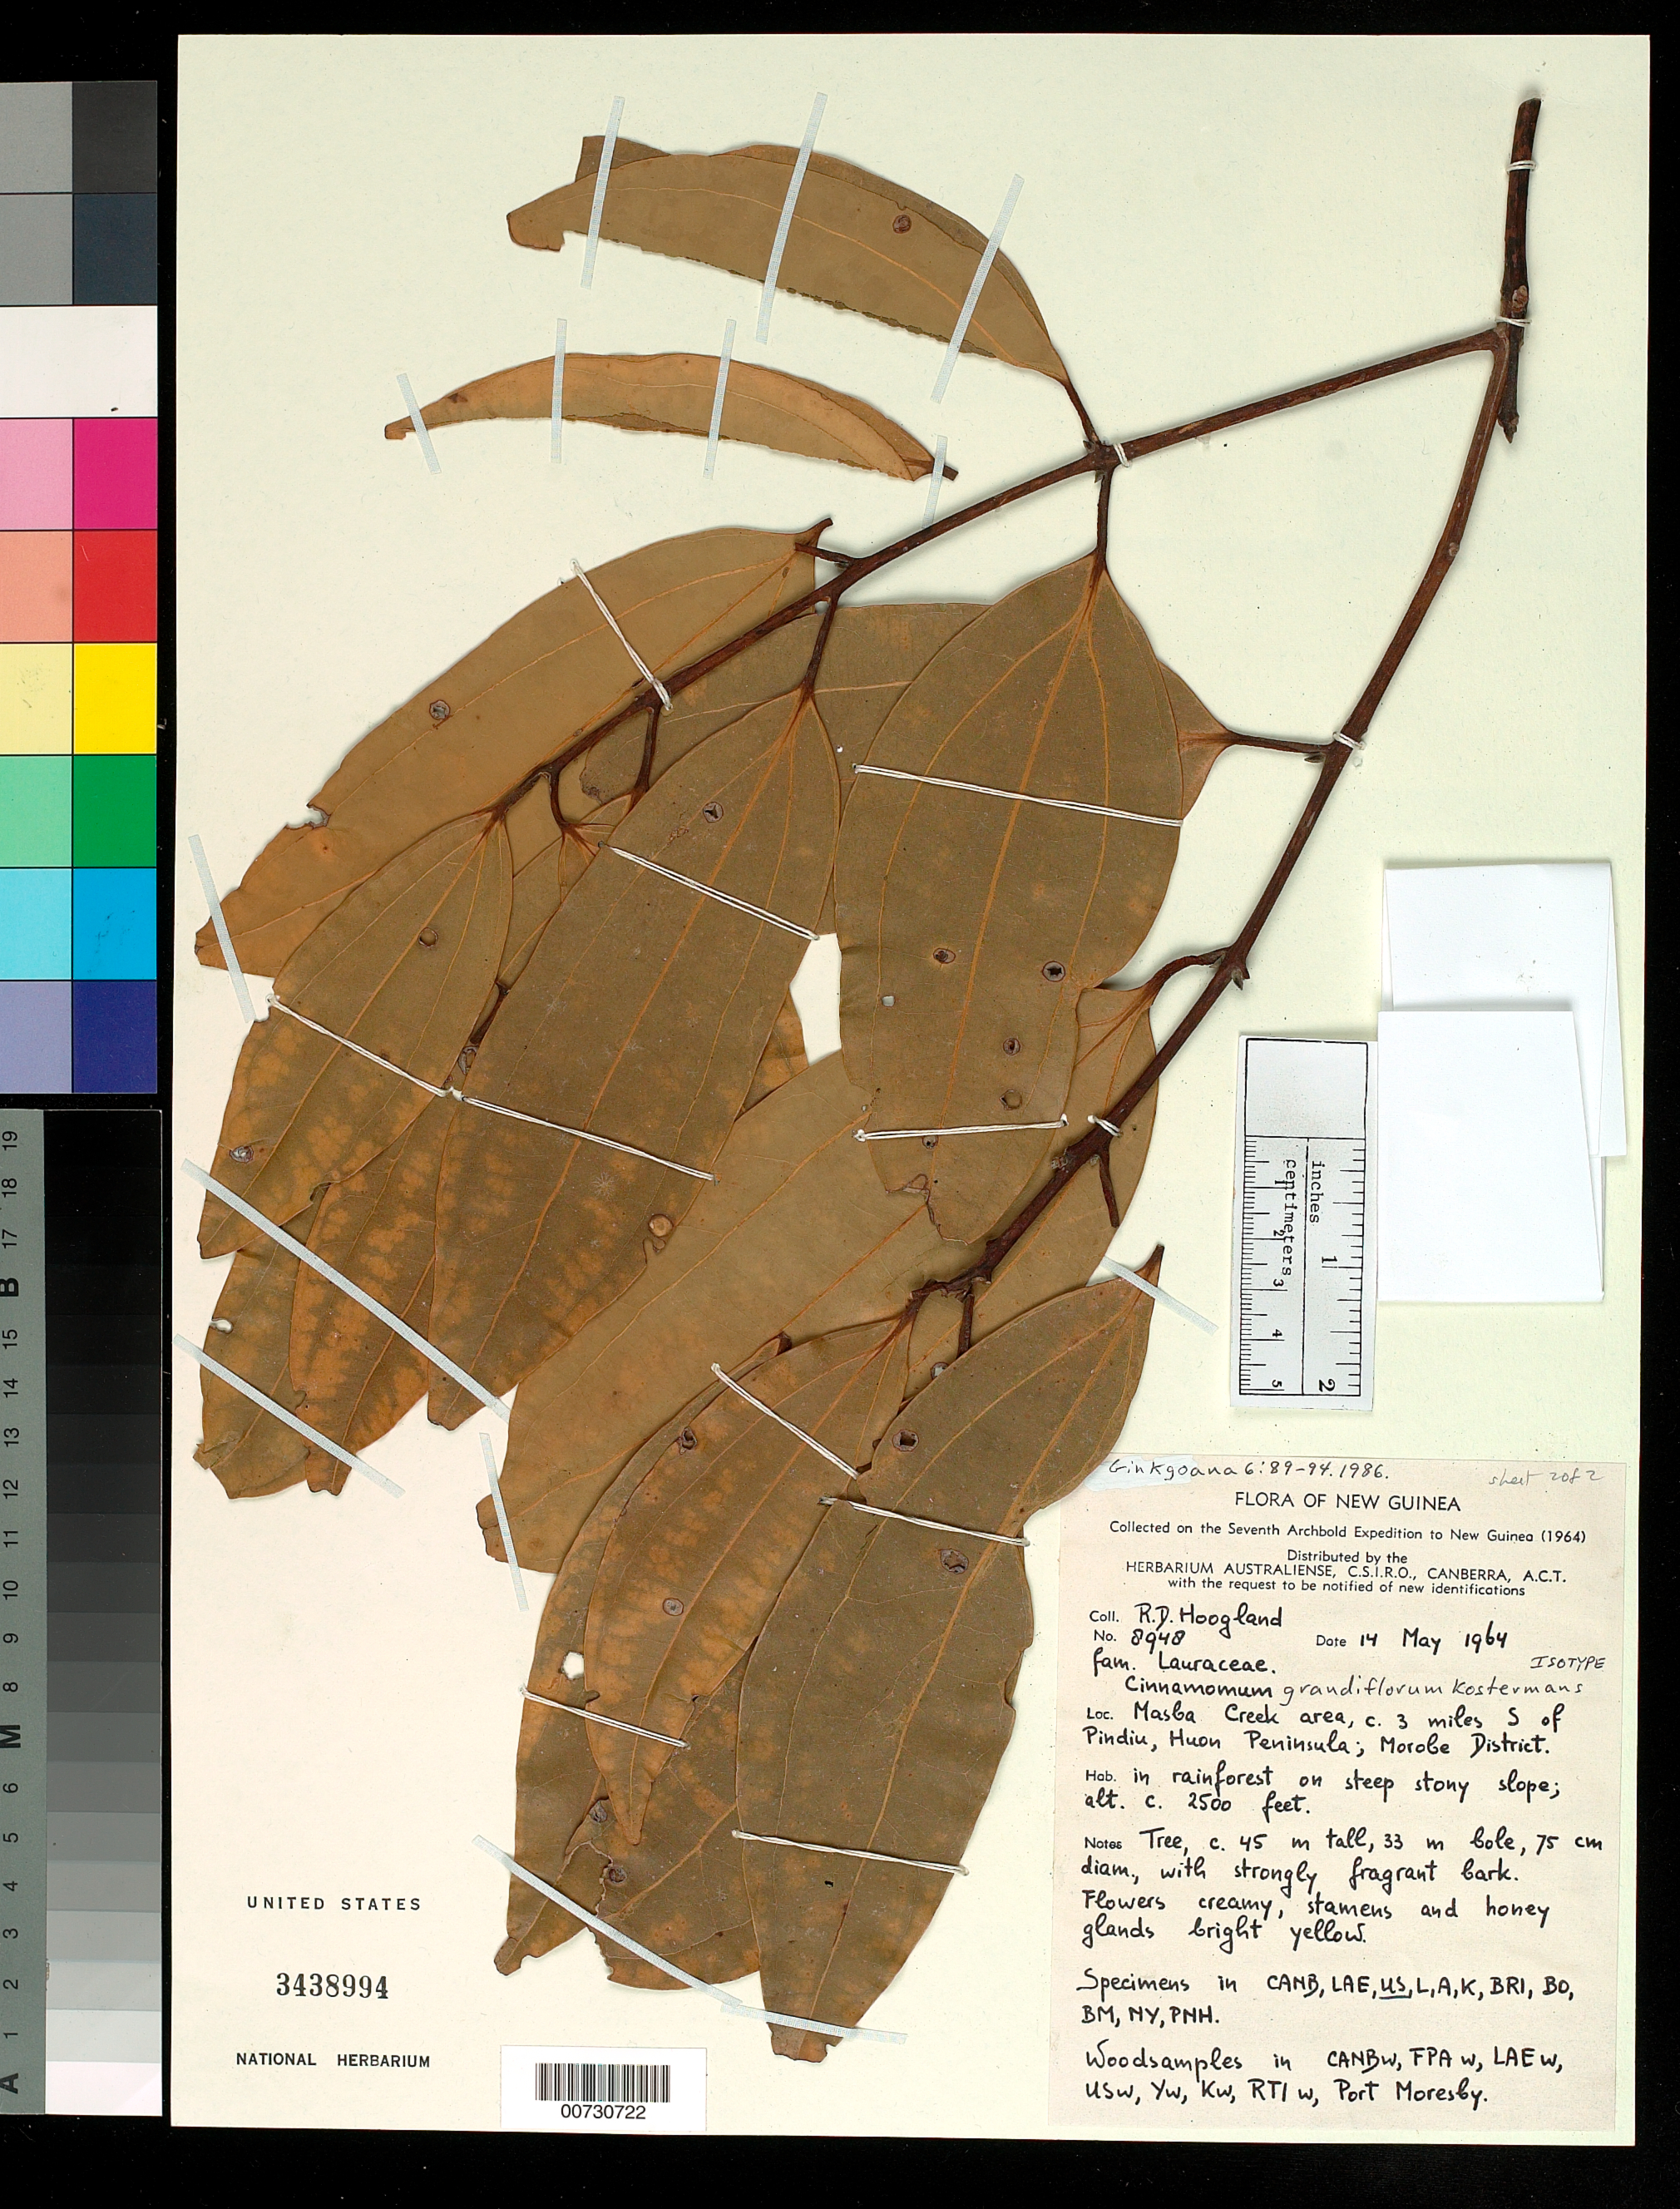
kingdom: Plantae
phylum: Tracheophyta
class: Magnoliopsida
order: Laurales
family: Lauraceae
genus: Cinnamomum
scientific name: Cinnamomum grandiflorum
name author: Kosterm.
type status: Isotype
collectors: R. D. Hoogland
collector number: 8948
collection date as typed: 14 May 1964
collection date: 1964-05-14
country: Papua New Guinea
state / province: Morobe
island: New Guinea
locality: Masba Creek area, c. 3 mi. S of Pindiu, Houn Peninsula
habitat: In rainforest on steep stony slope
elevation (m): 762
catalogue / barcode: US 3438994